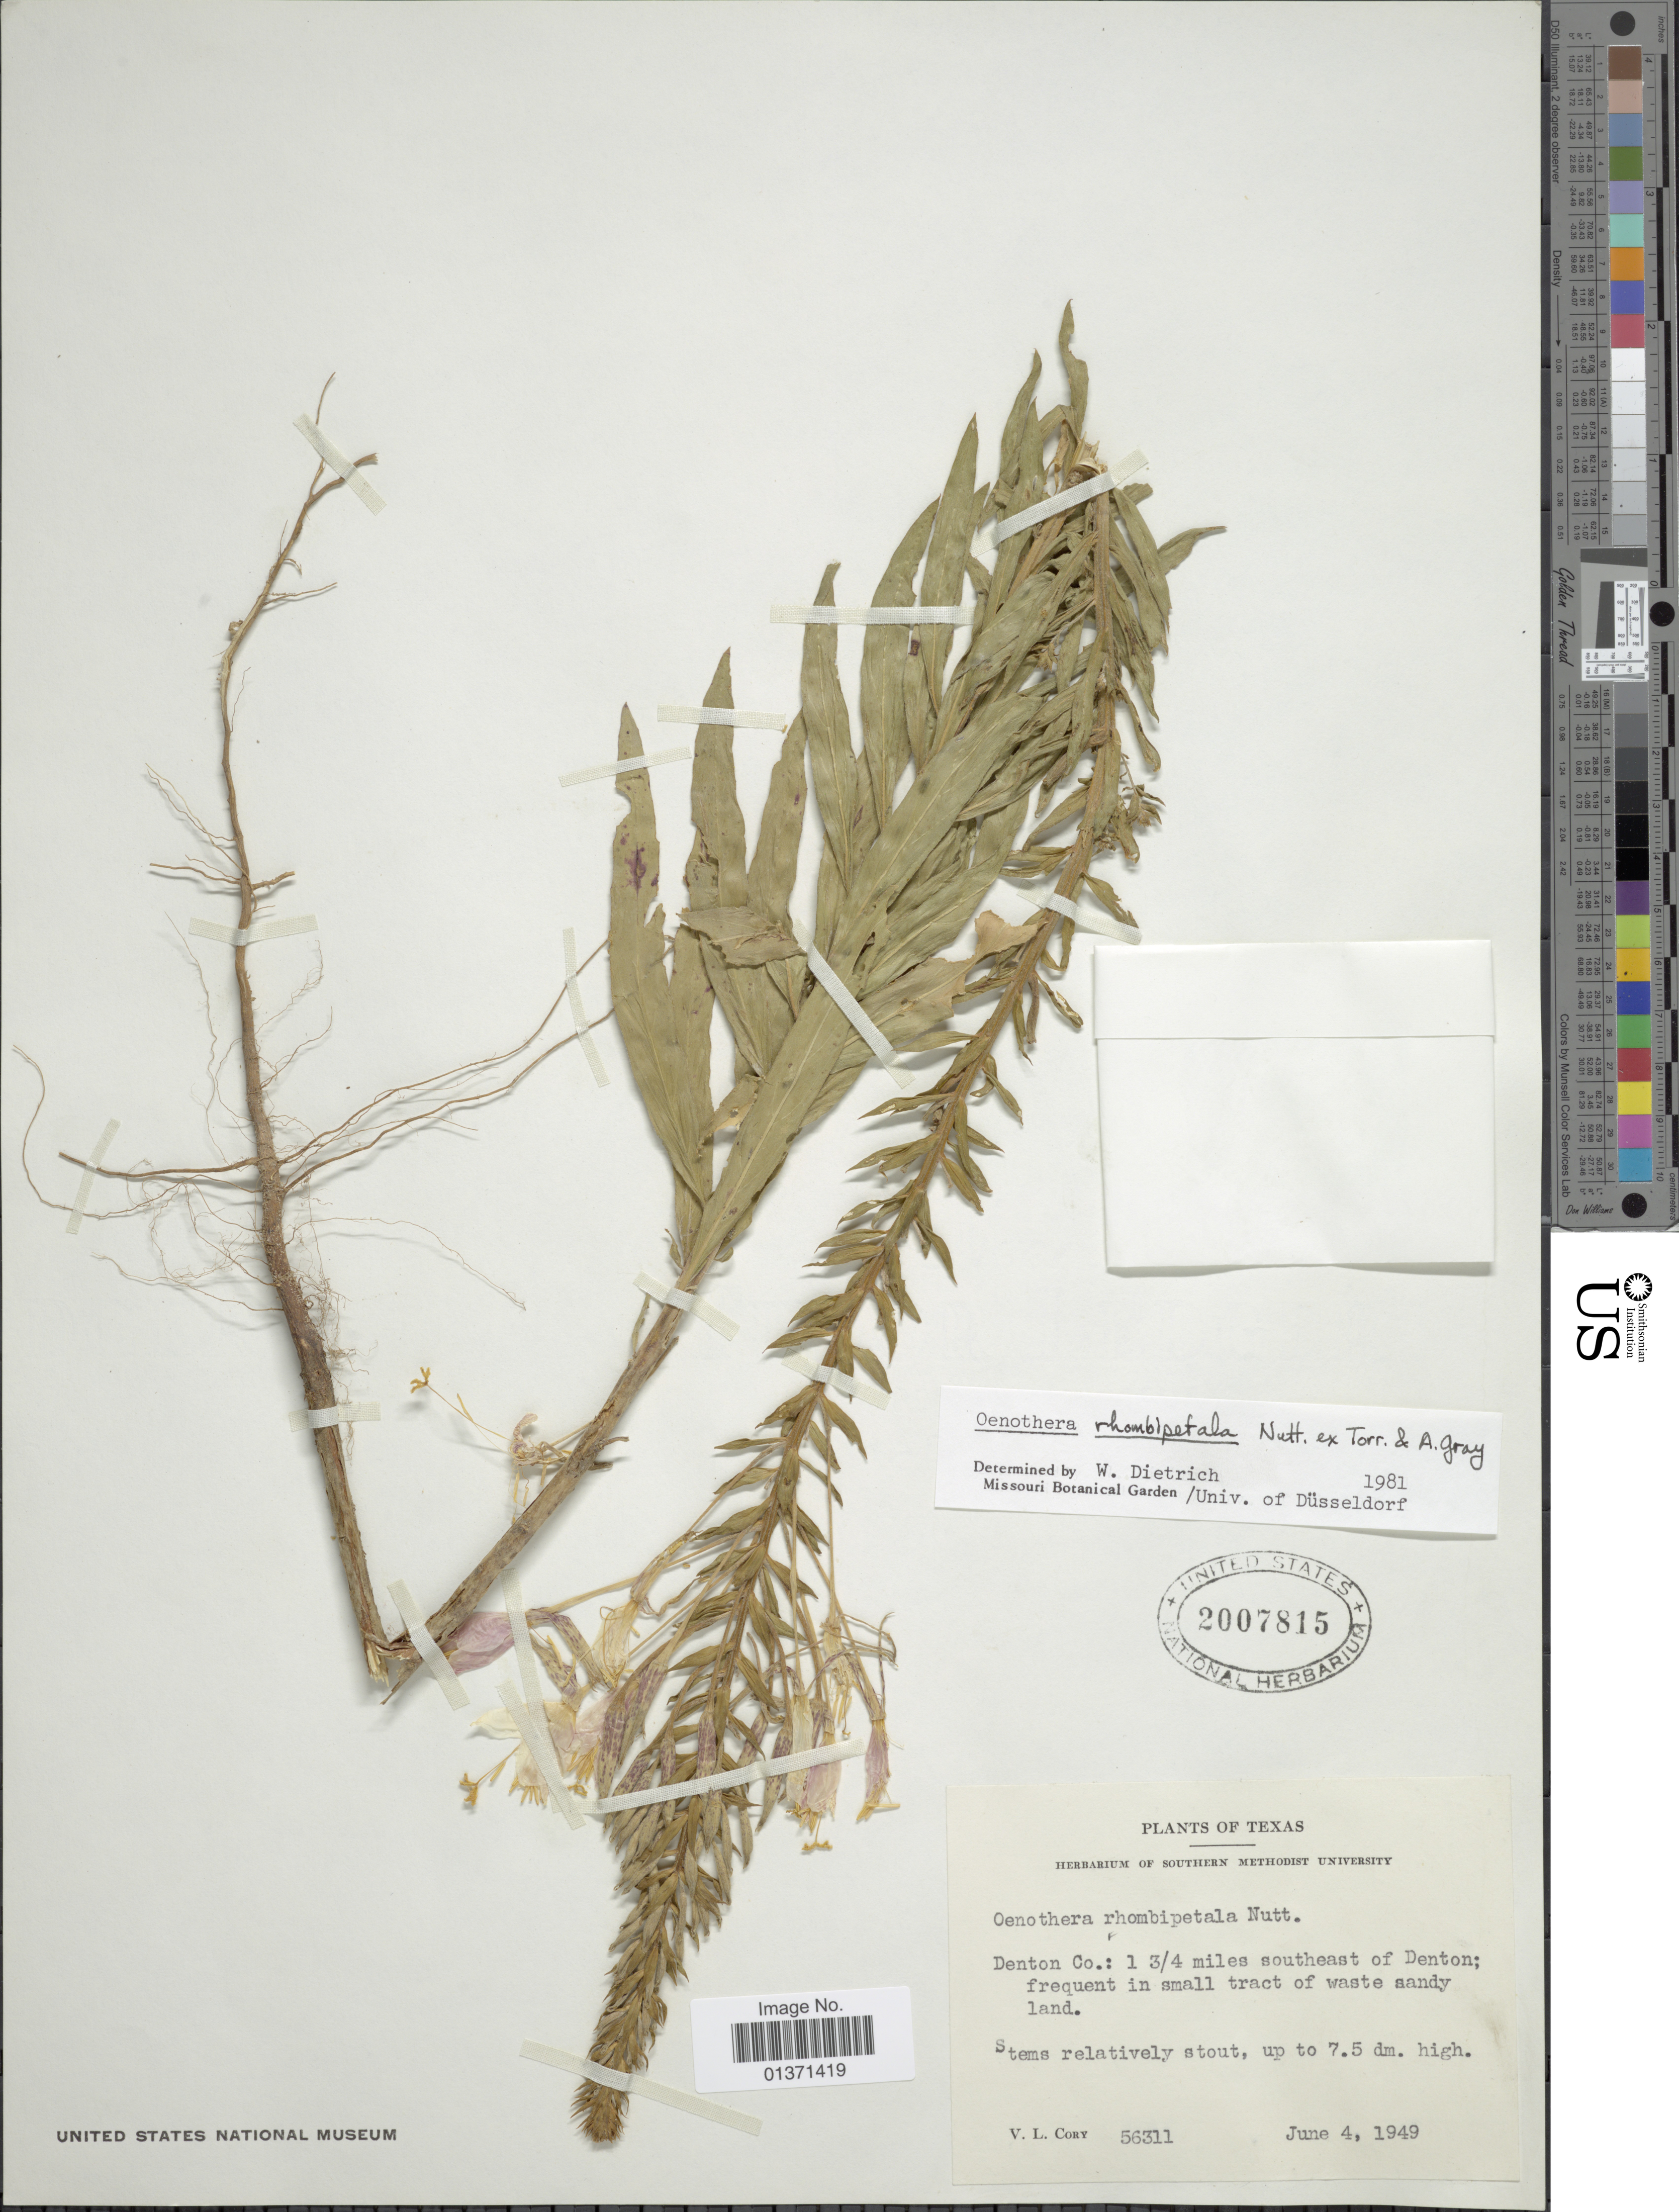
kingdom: Plantae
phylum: Tracheophyta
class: Magnoliopsida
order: Myrtales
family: Onagraceae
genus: Oenothera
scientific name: Oenothera rhombipetala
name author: Nutt. ex Torr & A. Gray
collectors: V. Cory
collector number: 56311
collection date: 1949-06-04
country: United States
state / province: Texas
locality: Denton Co.: 1¾ miles southeast of Denton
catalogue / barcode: US 2007815